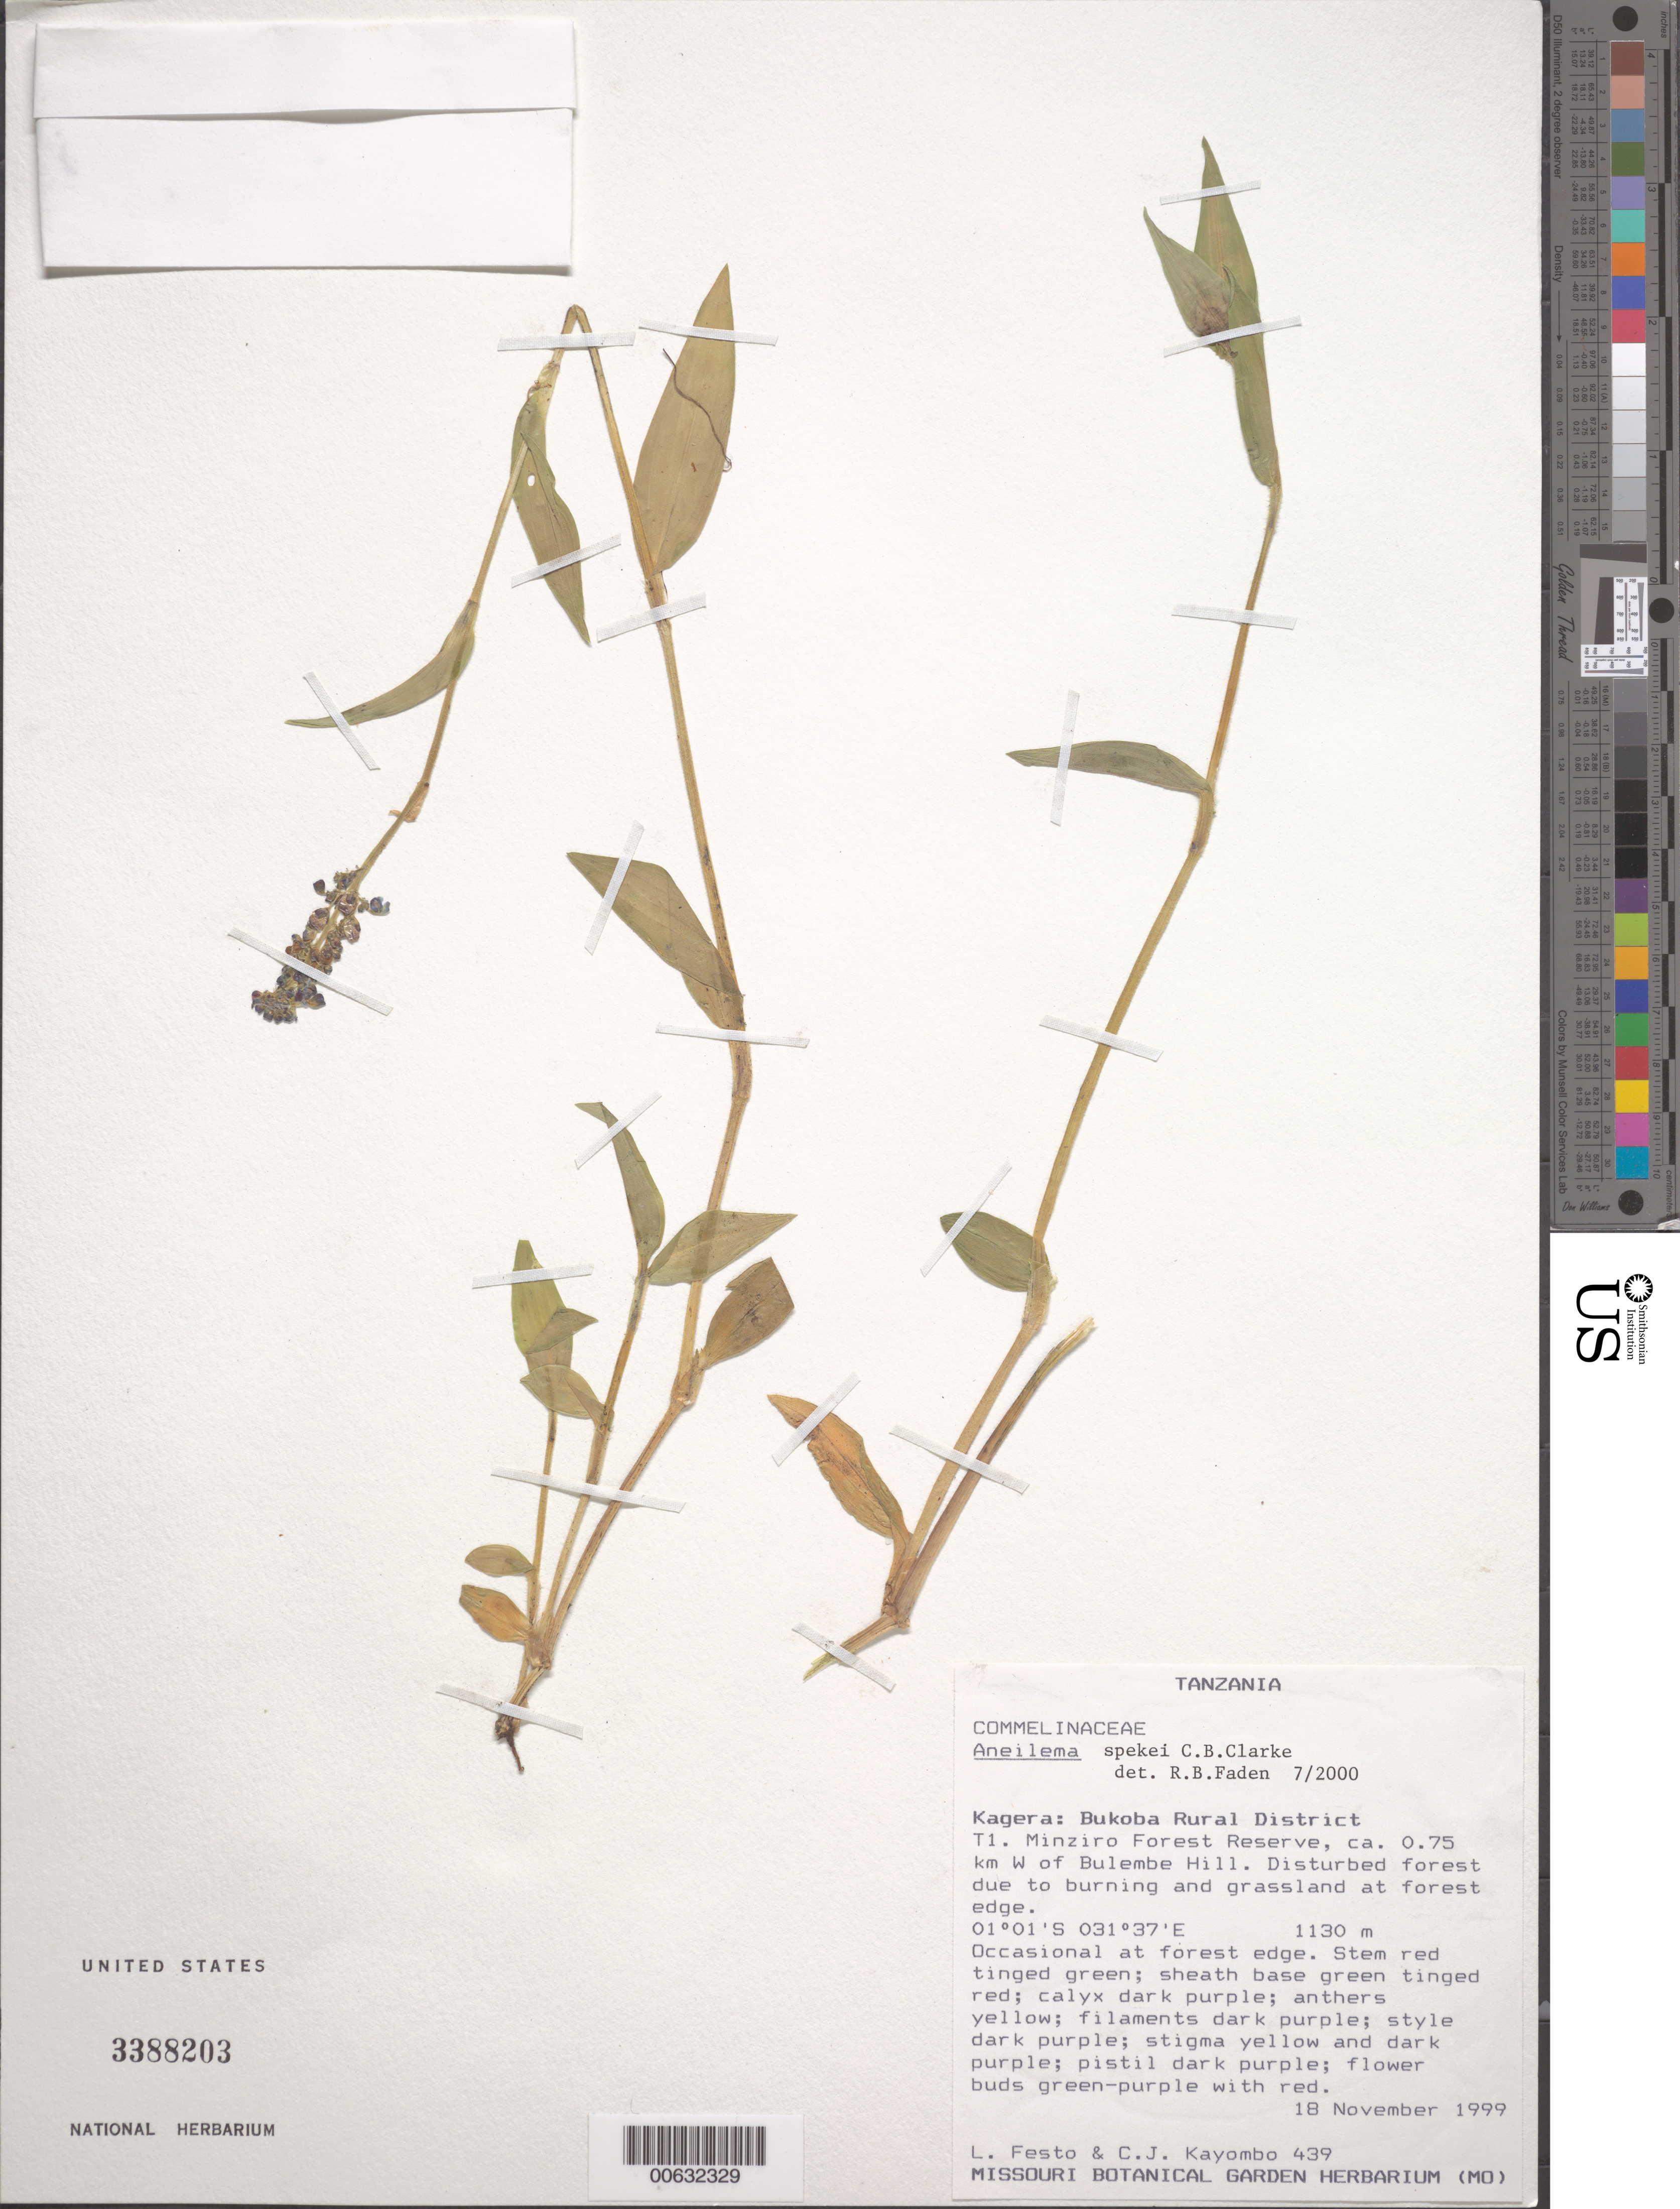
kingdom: Plantae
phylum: Tracheophyta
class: Liliopsida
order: Commelinales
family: Commelinaceae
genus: Aneilema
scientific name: Aneilema spekei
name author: C.B. Clarke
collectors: L. Festo & C. J. Kayombo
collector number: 439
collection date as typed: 18 Nov 1999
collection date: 1999-11-18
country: Tanzania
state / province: Kagera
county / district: Bukoba Rural Dist.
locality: T1, minziro forest reserve, w of bulembe hill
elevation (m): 1130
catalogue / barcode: US 3388203